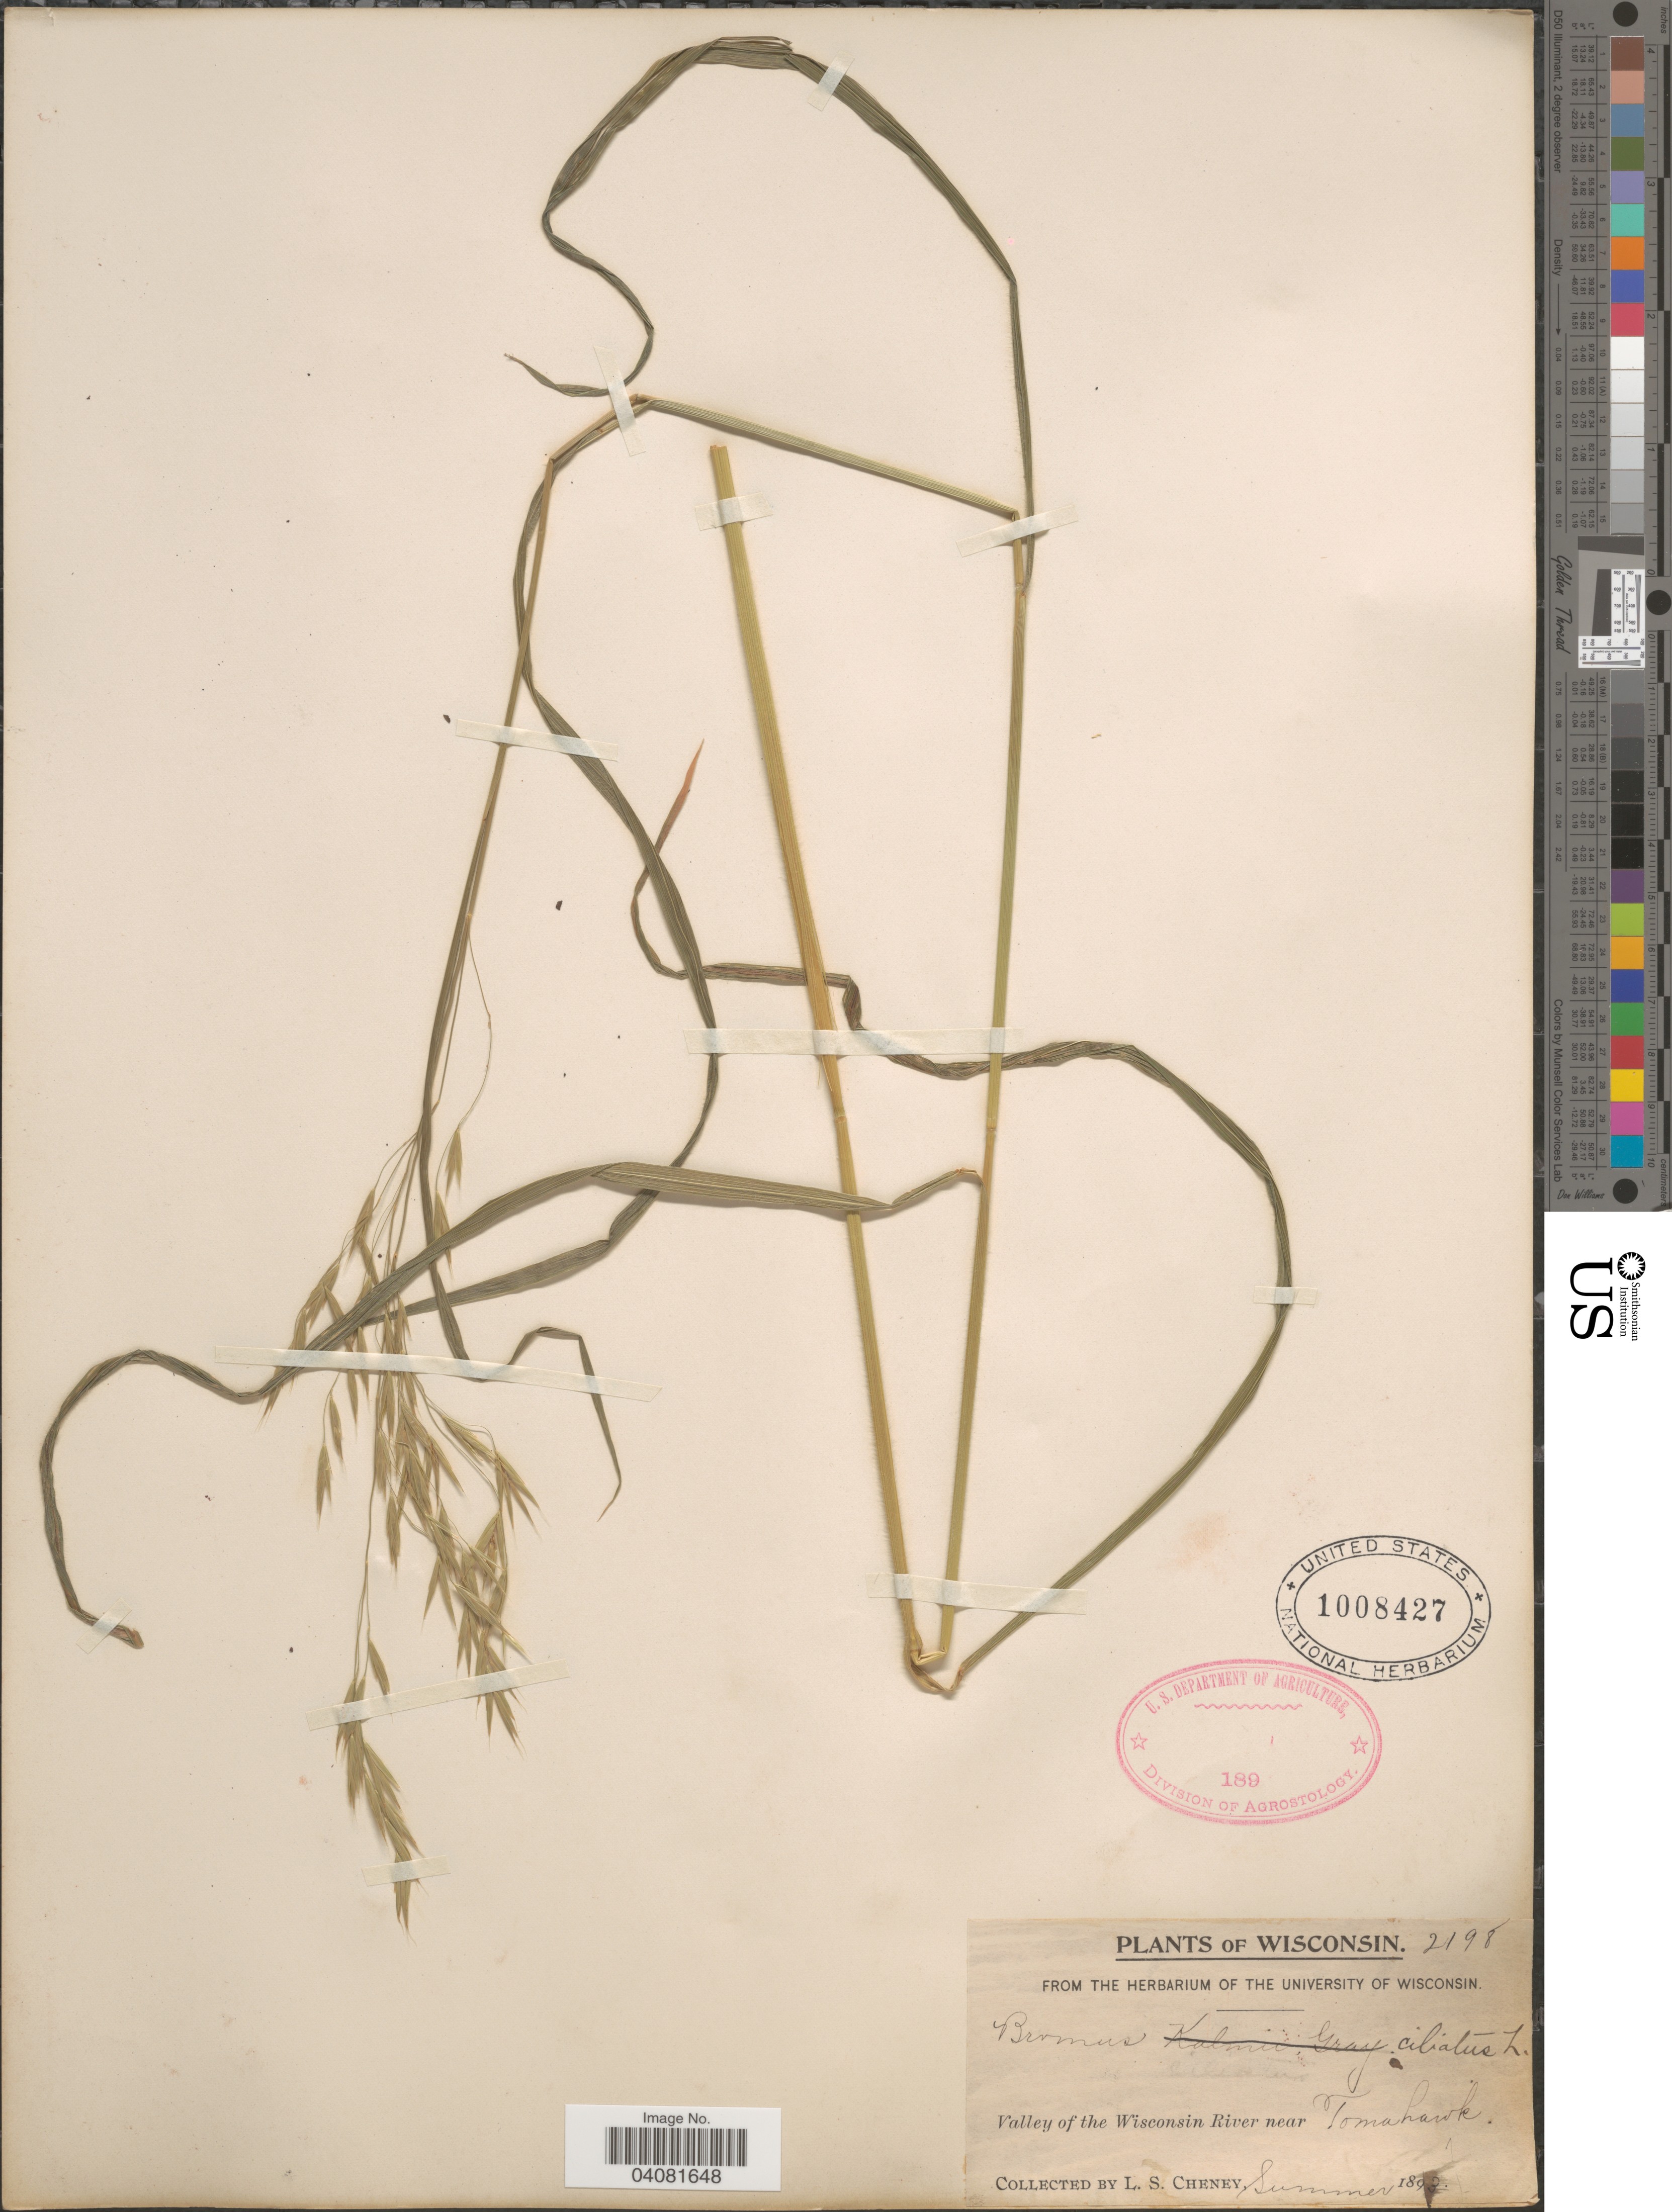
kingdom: Plantae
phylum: Tracheophyta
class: Liliopsida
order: Poales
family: Poaceae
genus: Bromus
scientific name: Bromus ciliatus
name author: L.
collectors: L. Cheney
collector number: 2198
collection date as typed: Summer 1893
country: United States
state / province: Wisconsin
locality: Valley of the Wisconsin River near Tomahawk.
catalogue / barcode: US 1008427